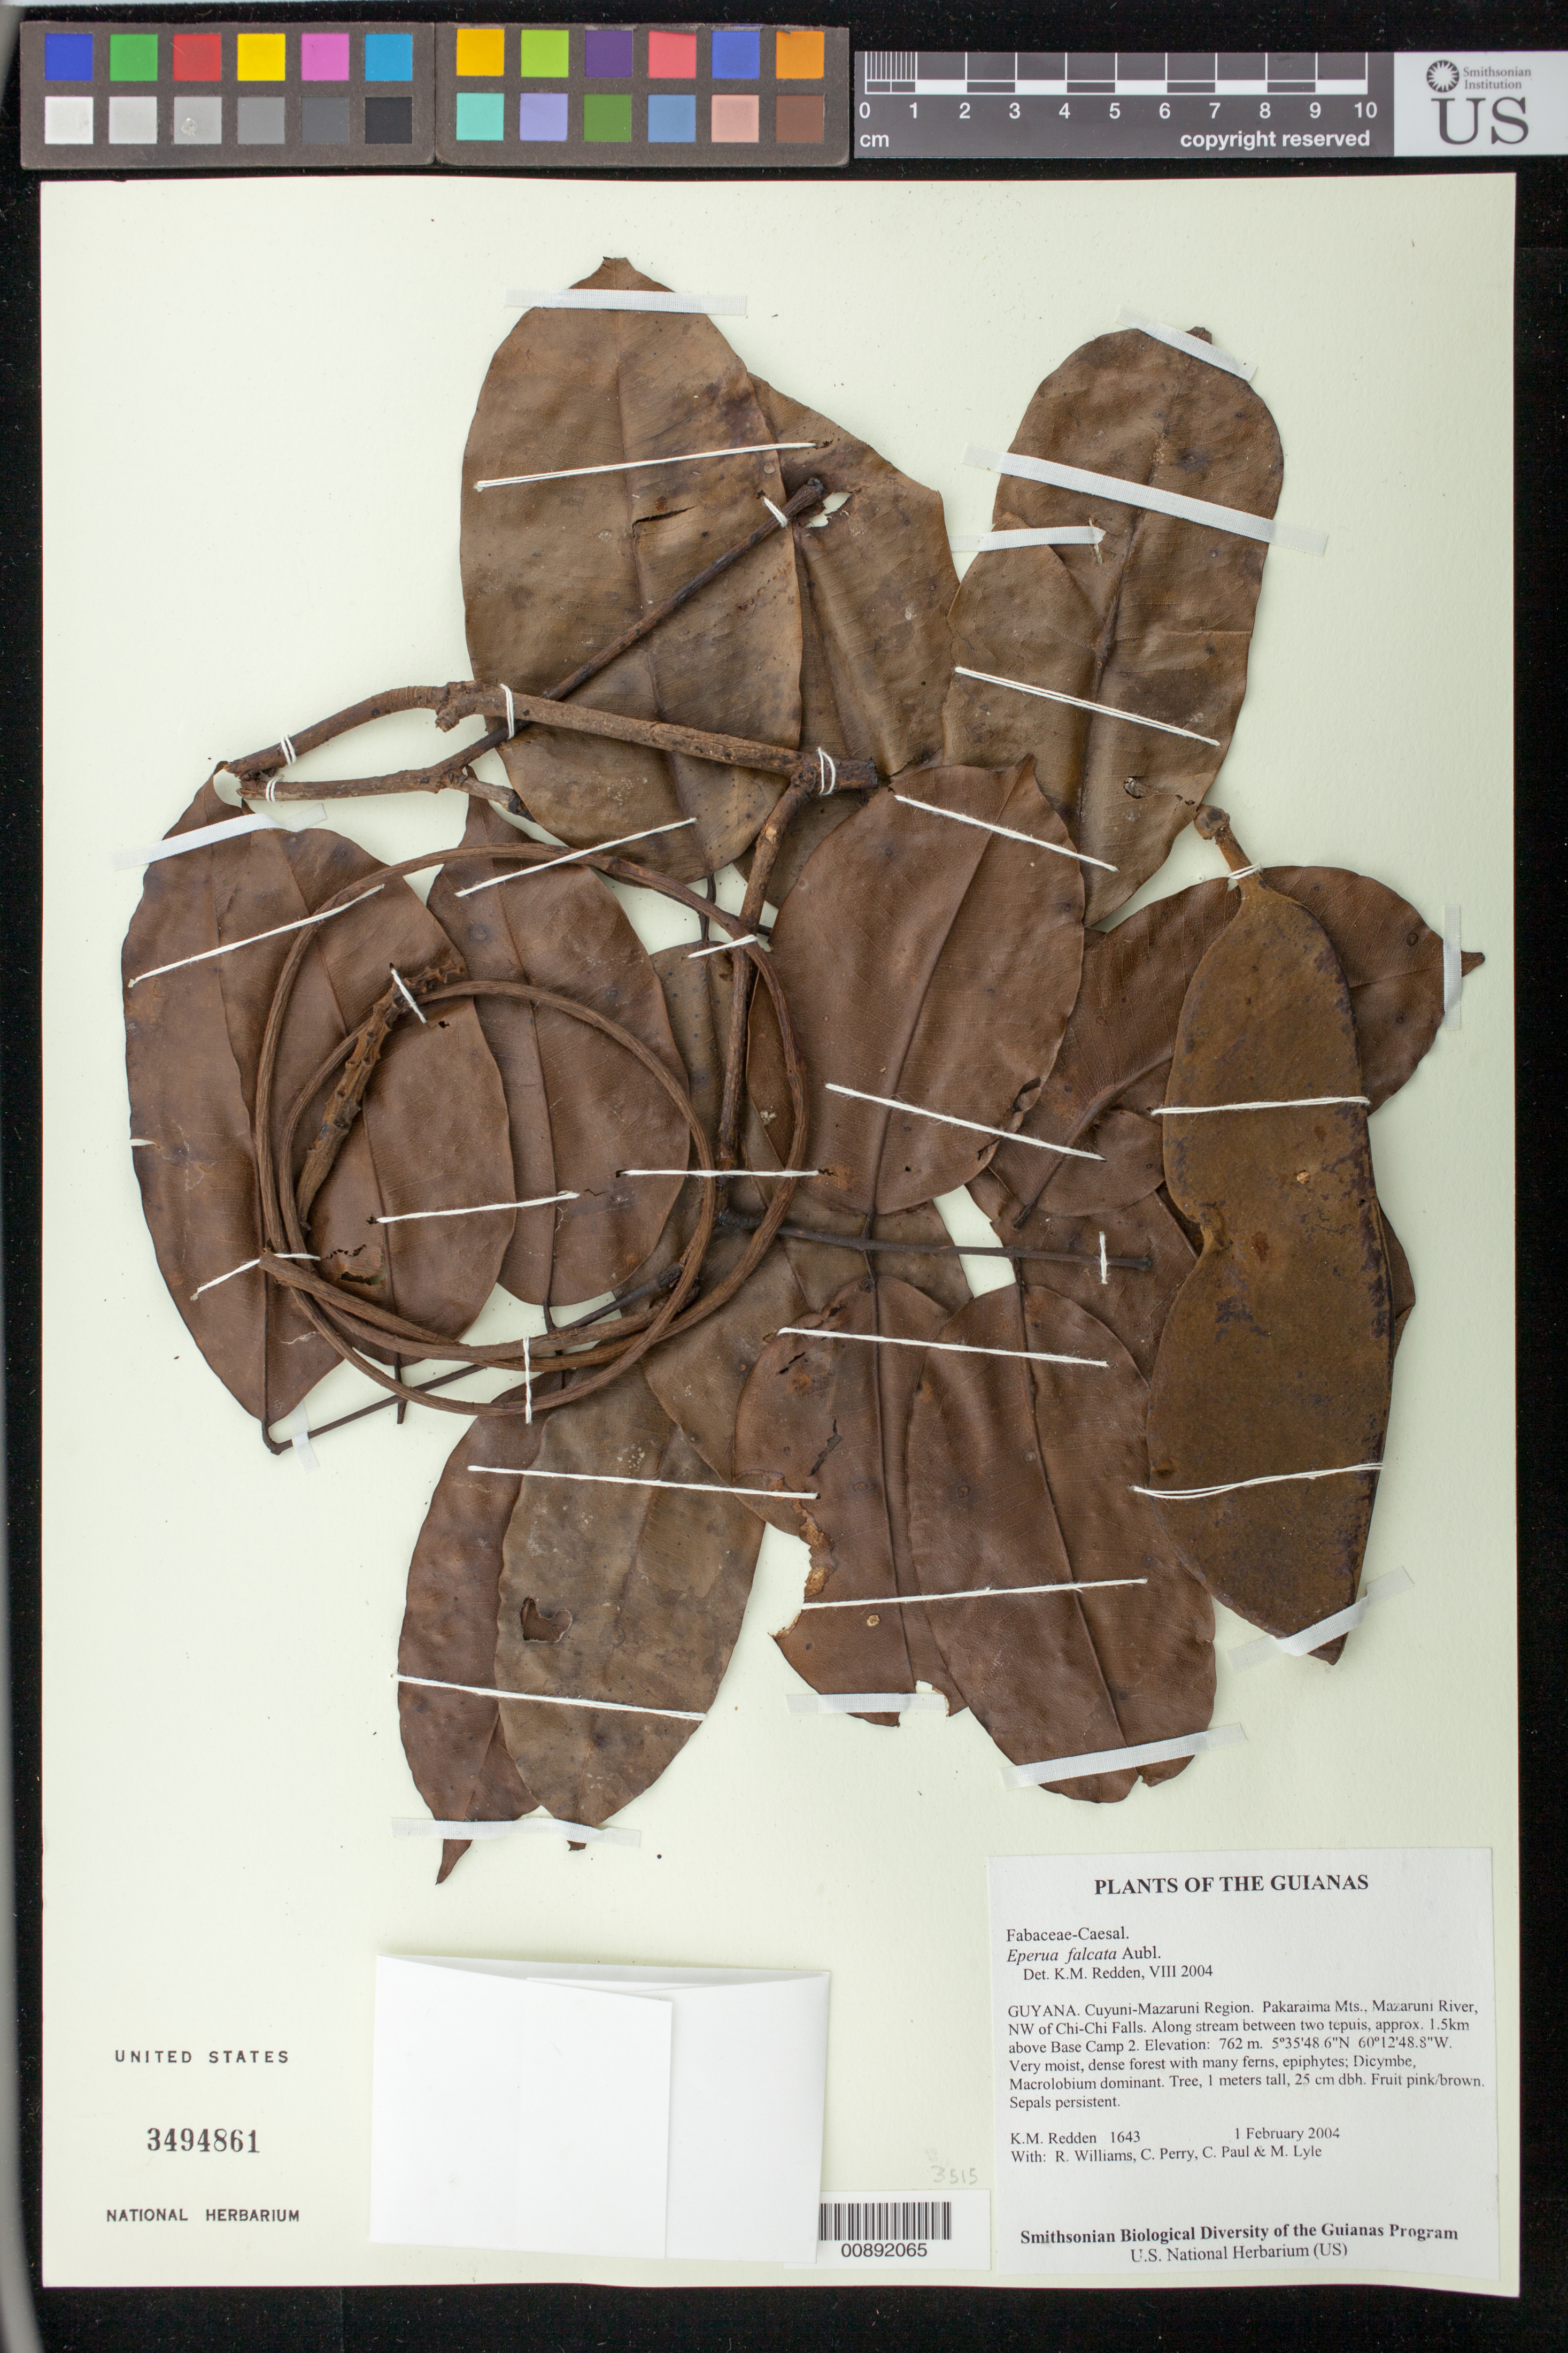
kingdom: Plantae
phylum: Tracheophyta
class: Magnoliopsida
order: Fabales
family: Fabaceae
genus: Eperua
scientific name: Eperua falcata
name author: Aubl.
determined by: Redden, K. M.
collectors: K. M. Redden, R. Williams, C. Perry, C. Paul & M. Lyle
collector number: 1643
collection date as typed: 1 February 2004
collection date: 2004-02-01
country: Guyana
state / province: Cuyuni-Mazaruni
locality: Pakaraima Mts., Mazaruni River, NW of Chi-Chi Falls. Along stream between two tepuis, approx. 1.5km above Base Camp 2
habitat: Very moist, dense forest with many ferns, epiphytes; Dicymbe, Macrolobium dominant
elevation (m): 762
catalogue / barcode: US 3494861